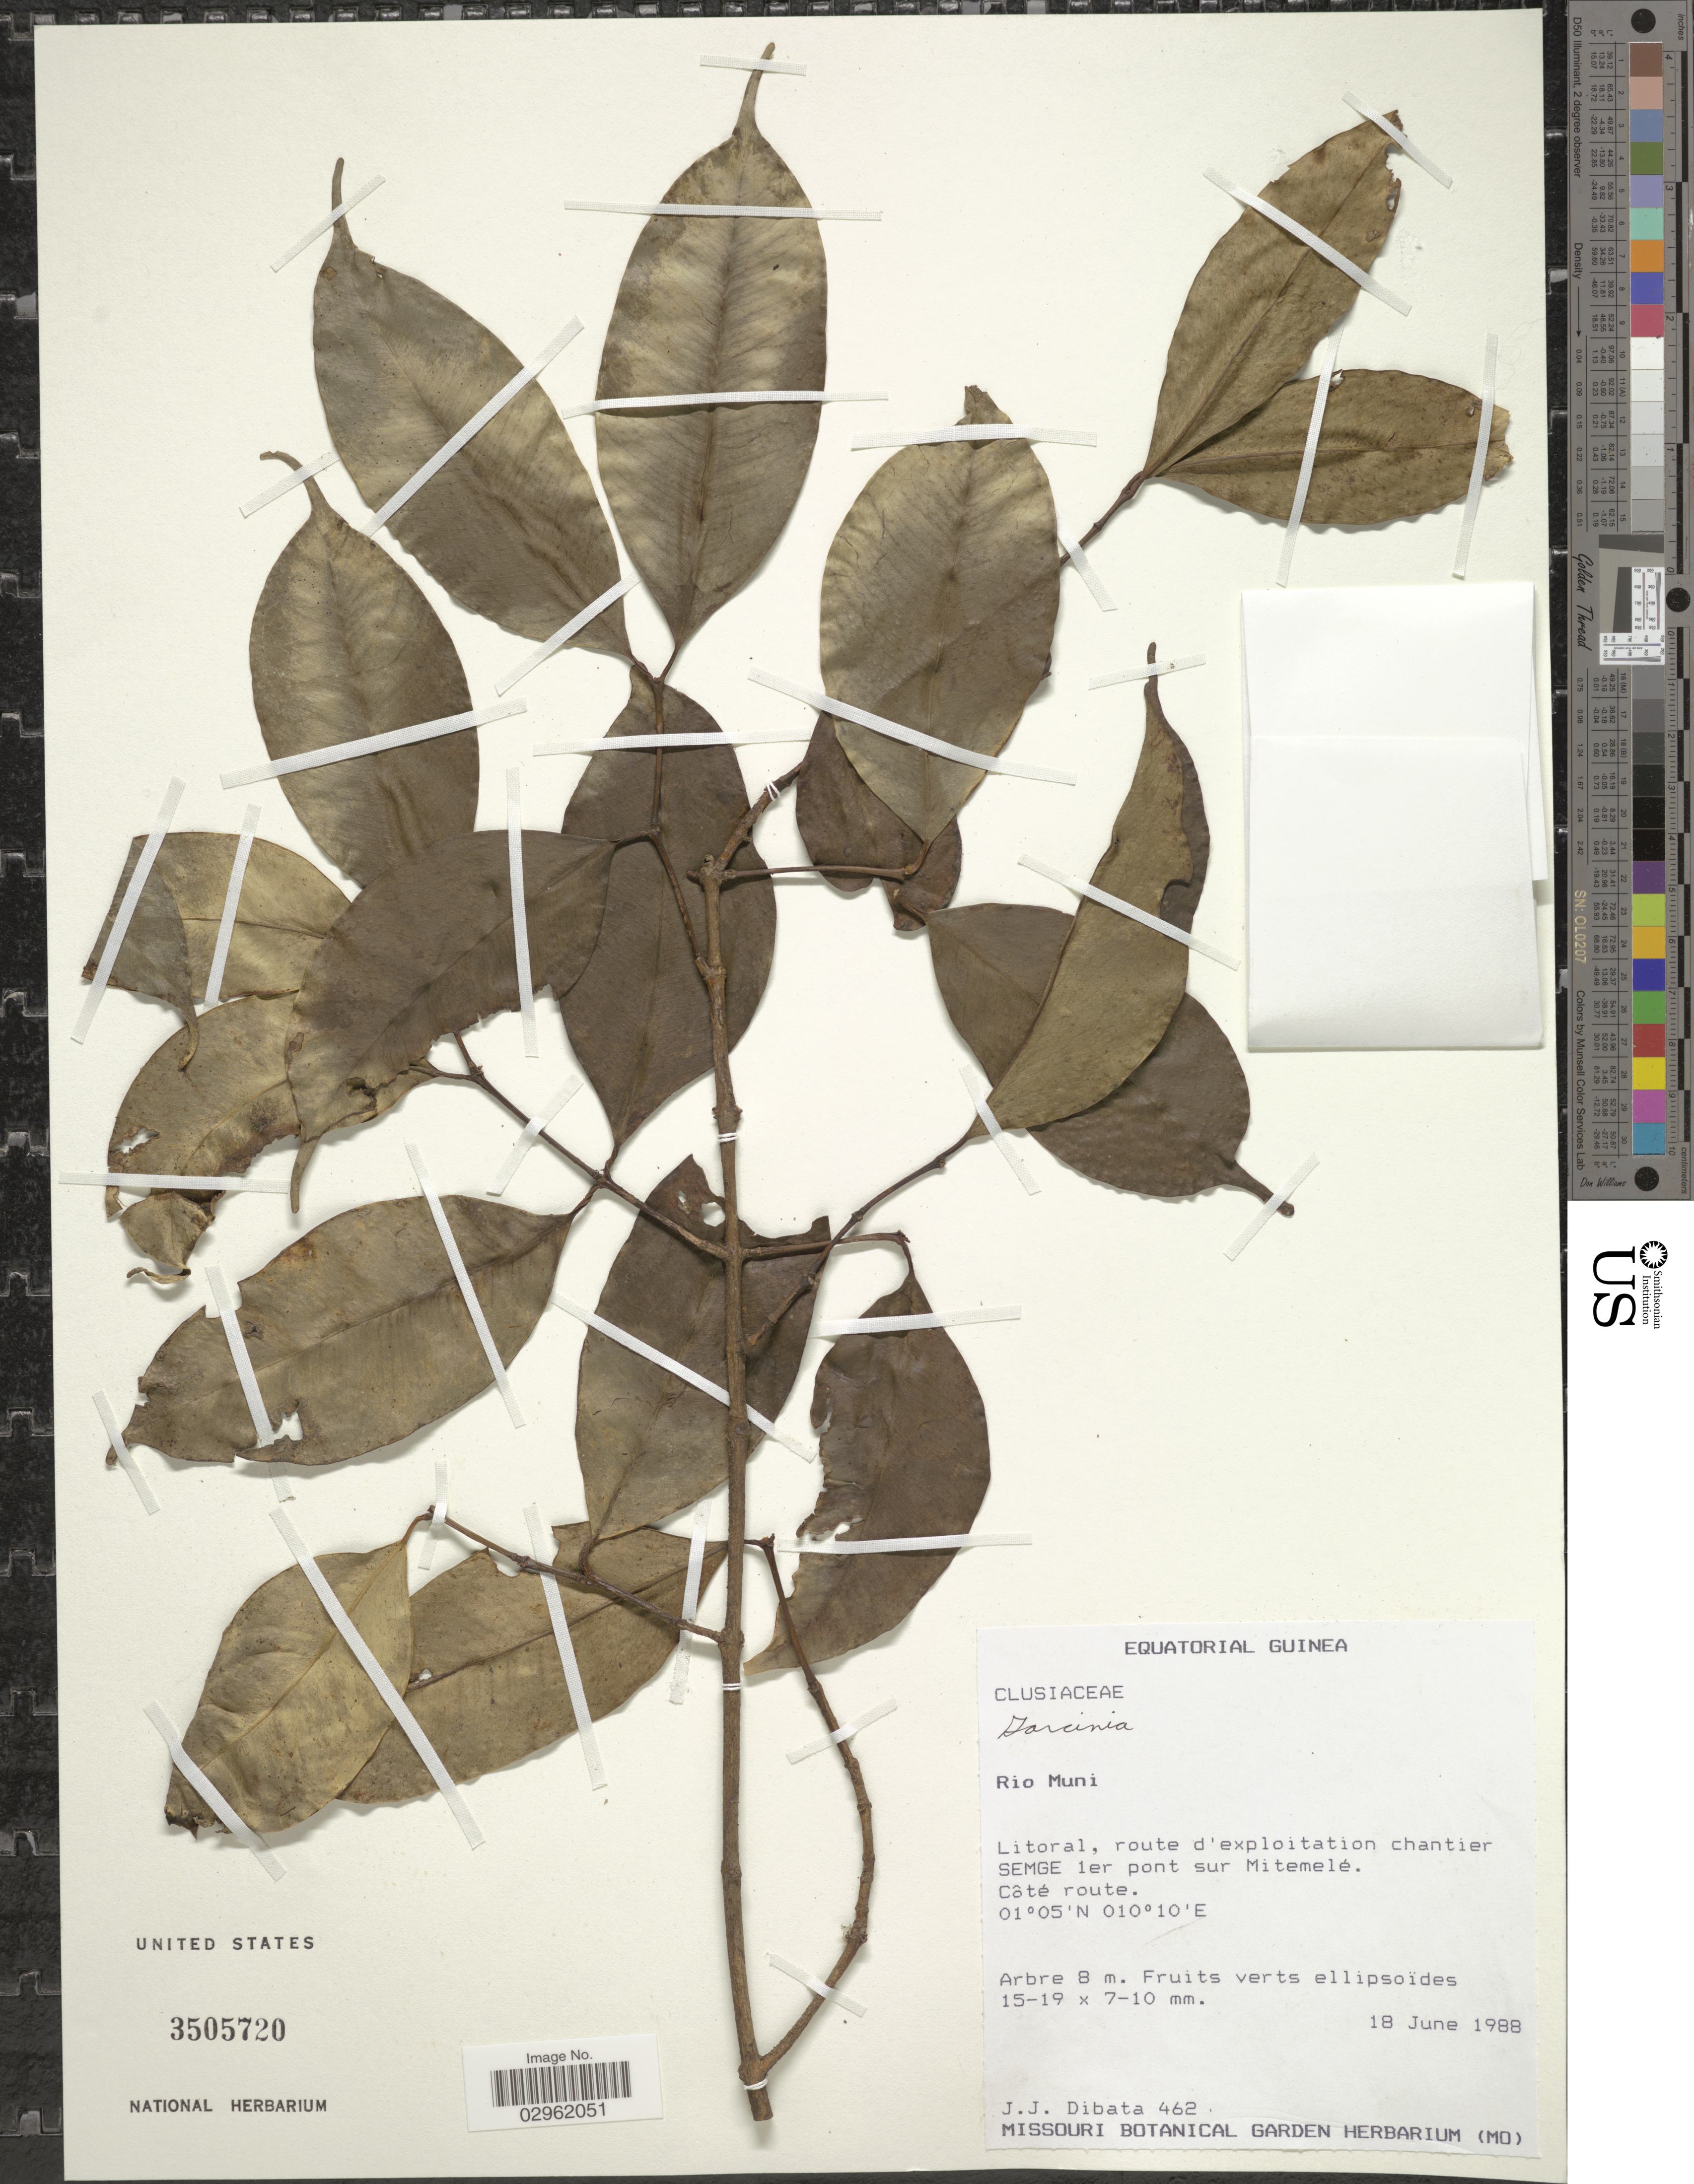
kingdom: Plantae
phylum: Tracheophyta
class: Magnoliopsida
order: Malpighiales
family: Clusiaceae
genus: Garcinia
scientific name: Garcinia sp.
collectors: J. Dibata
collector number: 462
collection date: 1988-06-18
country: Equatorial Guinea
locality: Rio Muni. Litoral, route d'exploitation chantier SEMGE ler pont sur Mitemelé. Côté route.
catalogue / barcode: US 3505720